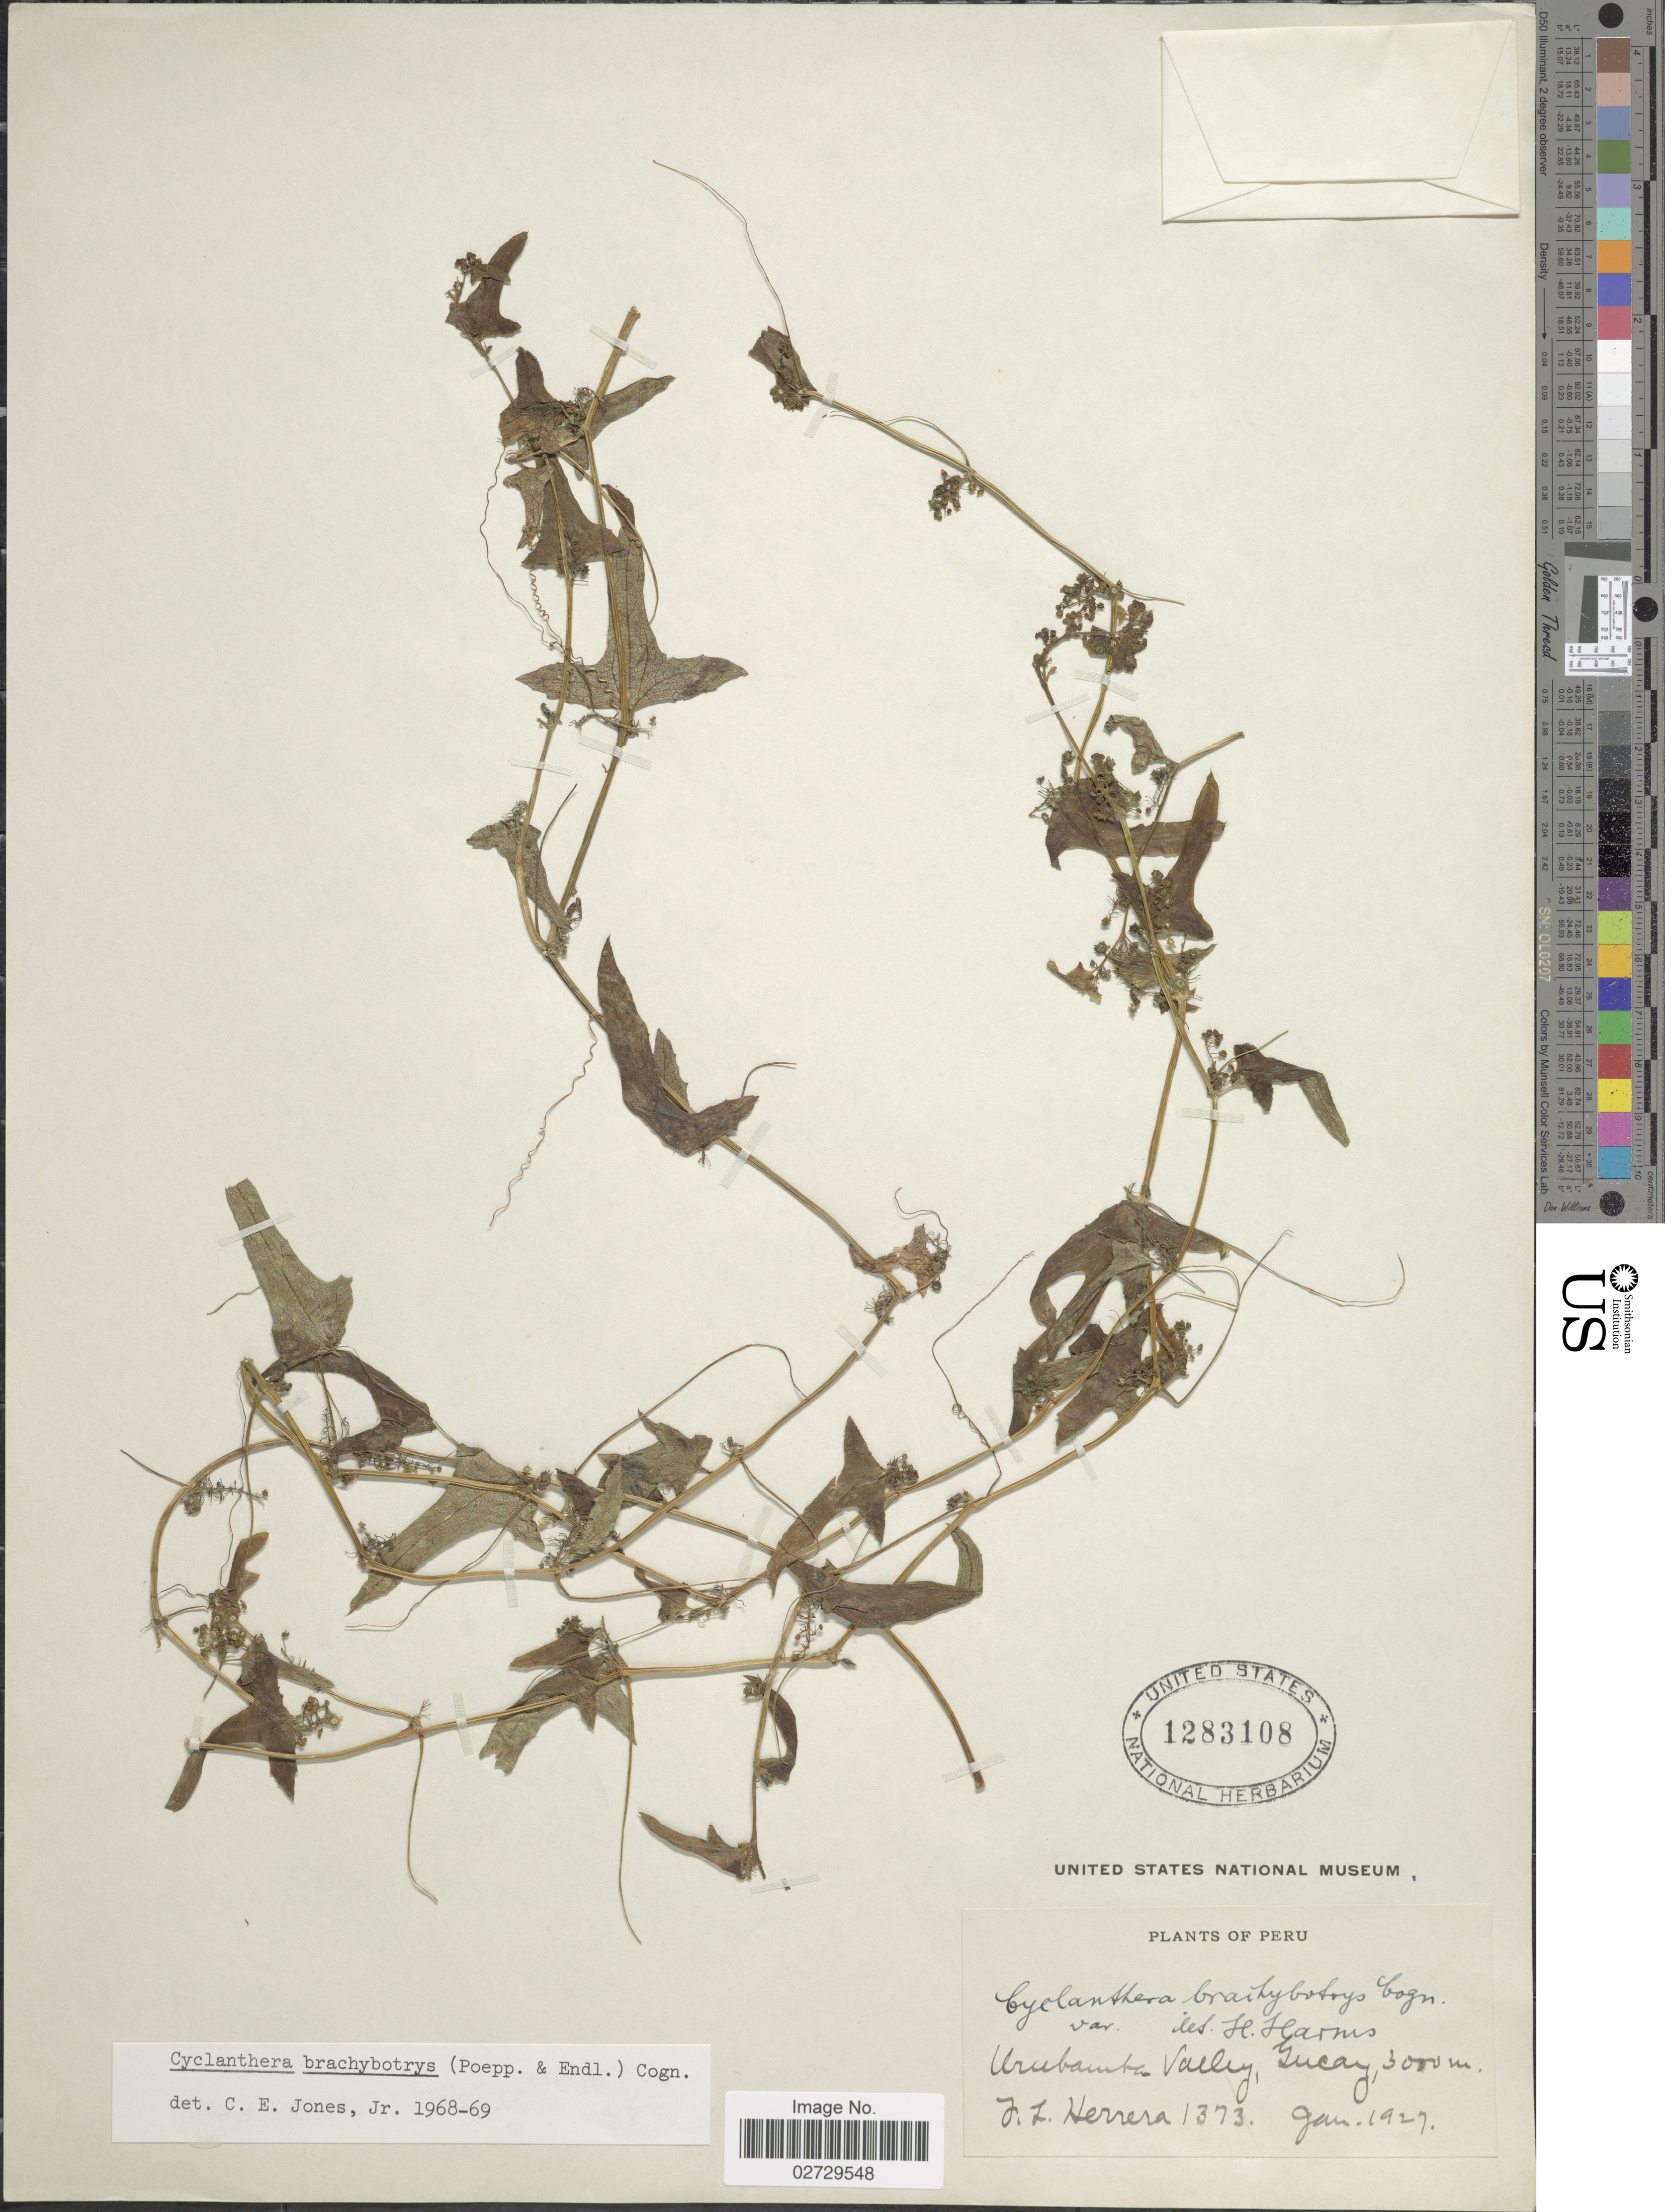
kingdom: Plantae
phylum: Tracheophyta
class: Magnoliopsida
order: Cucurbitales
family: Cucurbitaceae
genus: Cyclanthera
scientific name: Cyclanthera brachybotrys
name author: (Poepp. & Endl.) Cogn.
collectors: J. L. Herrera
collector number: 1373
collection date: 1927-01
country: Peru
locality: Urubamba Valley, Gucay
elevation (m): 3000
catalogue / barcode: US 1283108